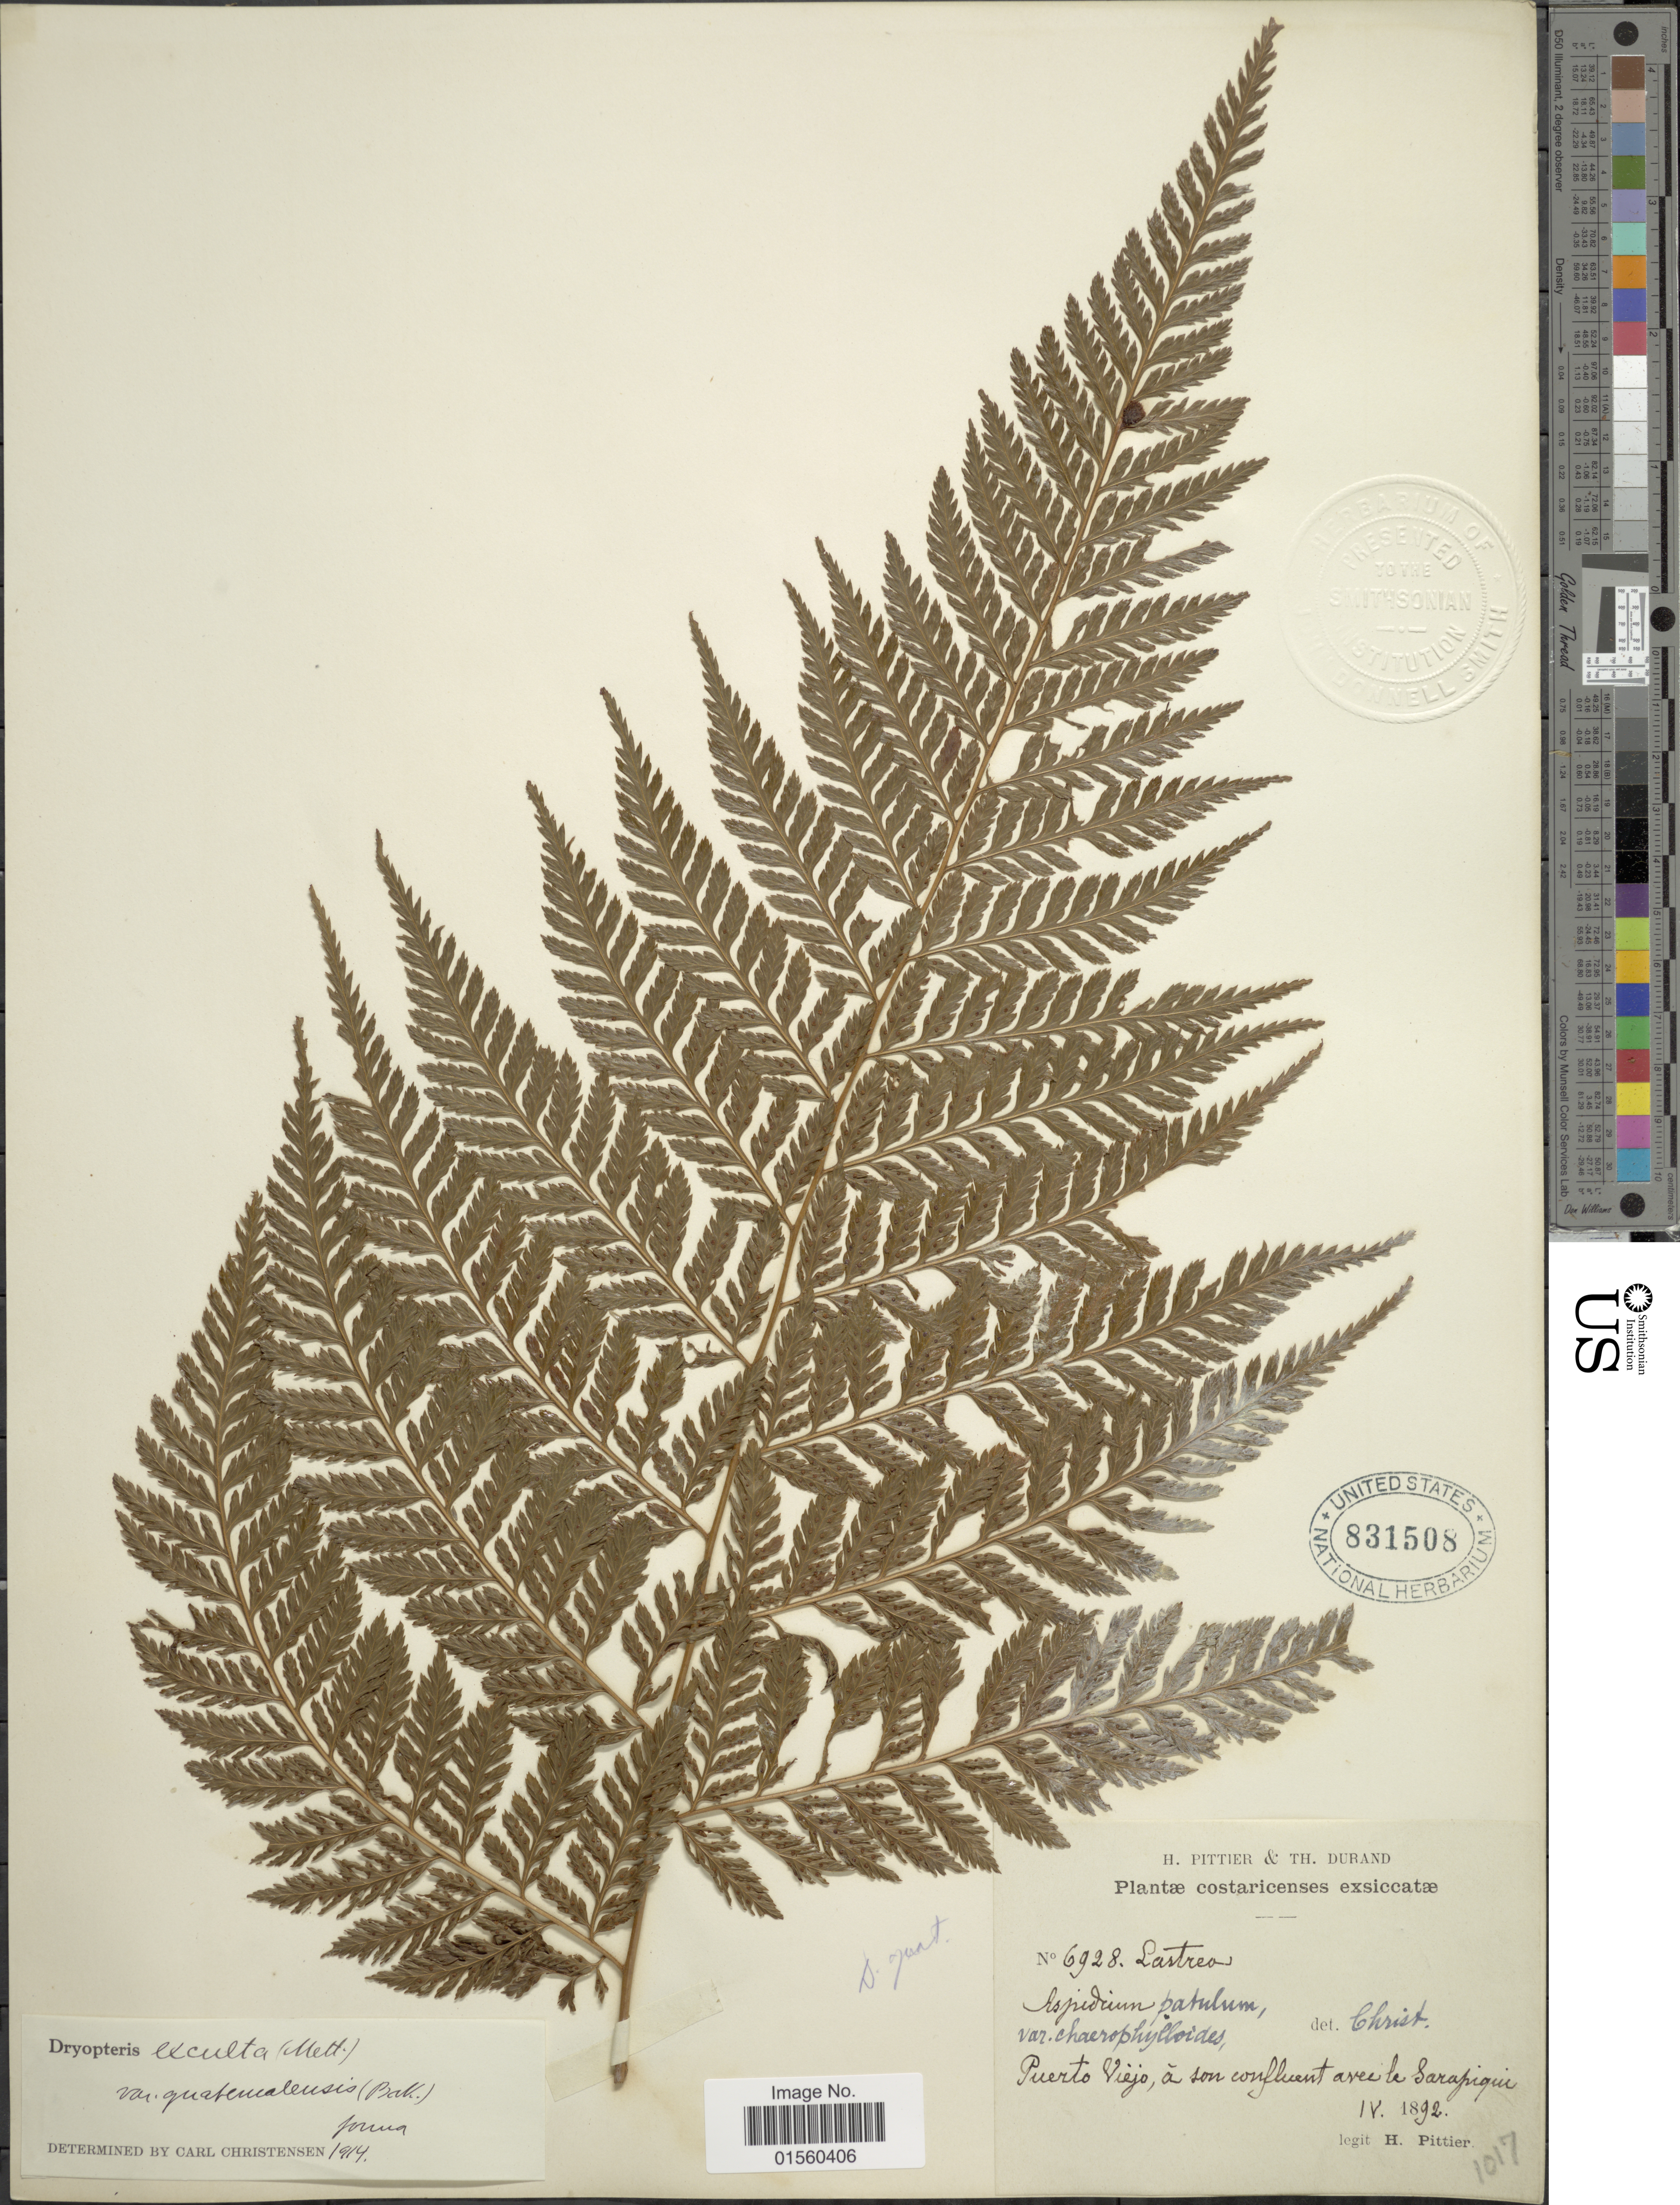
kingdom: Plantae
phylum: Tracheophyta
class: Polypodiopsida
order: Polypodiales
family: Dryopteridaceae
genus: Parapolystichum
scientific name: Parapolystichum excultum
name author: (Mett.) Labiak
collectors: H. F. Pittier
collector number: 6928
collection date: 1892-04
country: Costa Rica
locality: Costaricenses, Puerto Viejo, a son confluent avec le Sarapiqui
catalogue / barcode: US 831508